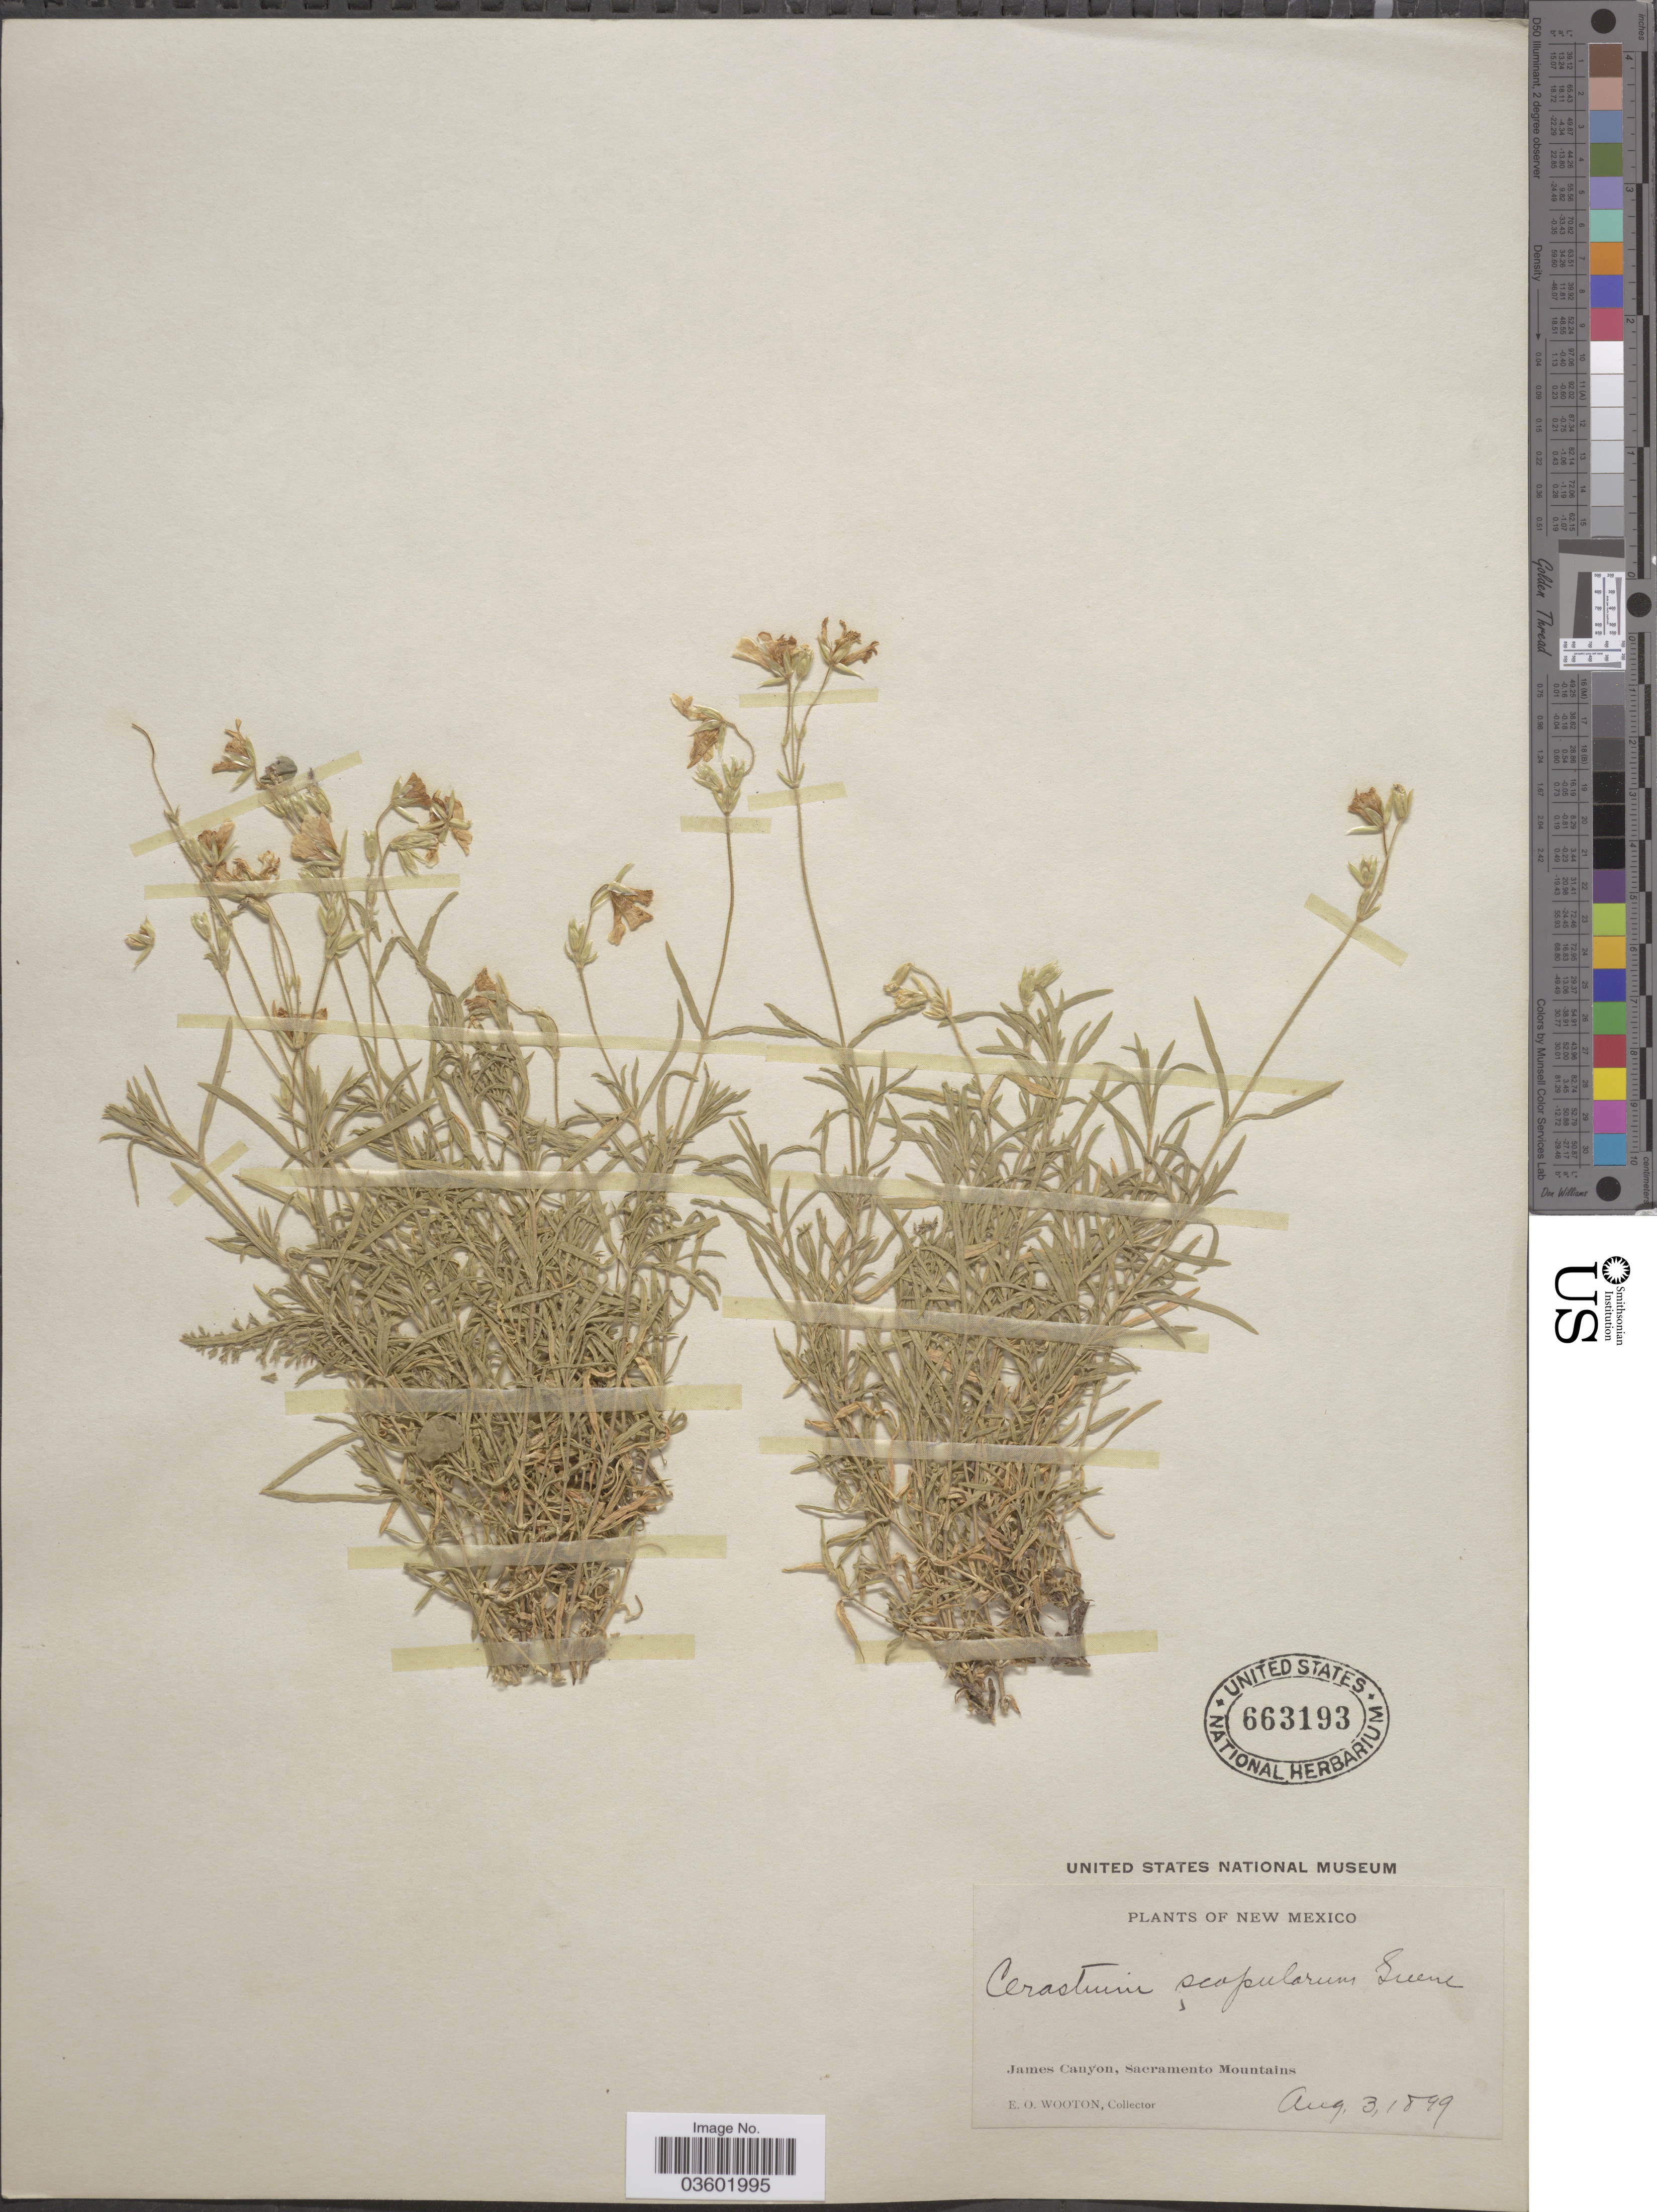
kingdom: Plantae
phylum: Tracheophyta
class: Magnoliopsida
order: Caryophyllales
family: Caryophyllaceae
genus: Cerastium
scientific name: Cerastium scopulorum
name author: Greene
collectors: E. O. Wooton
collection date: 1899-08-03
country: United States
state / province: New Mexico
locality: James Canyon, Sacramento Mountains.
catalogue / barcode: US 663193